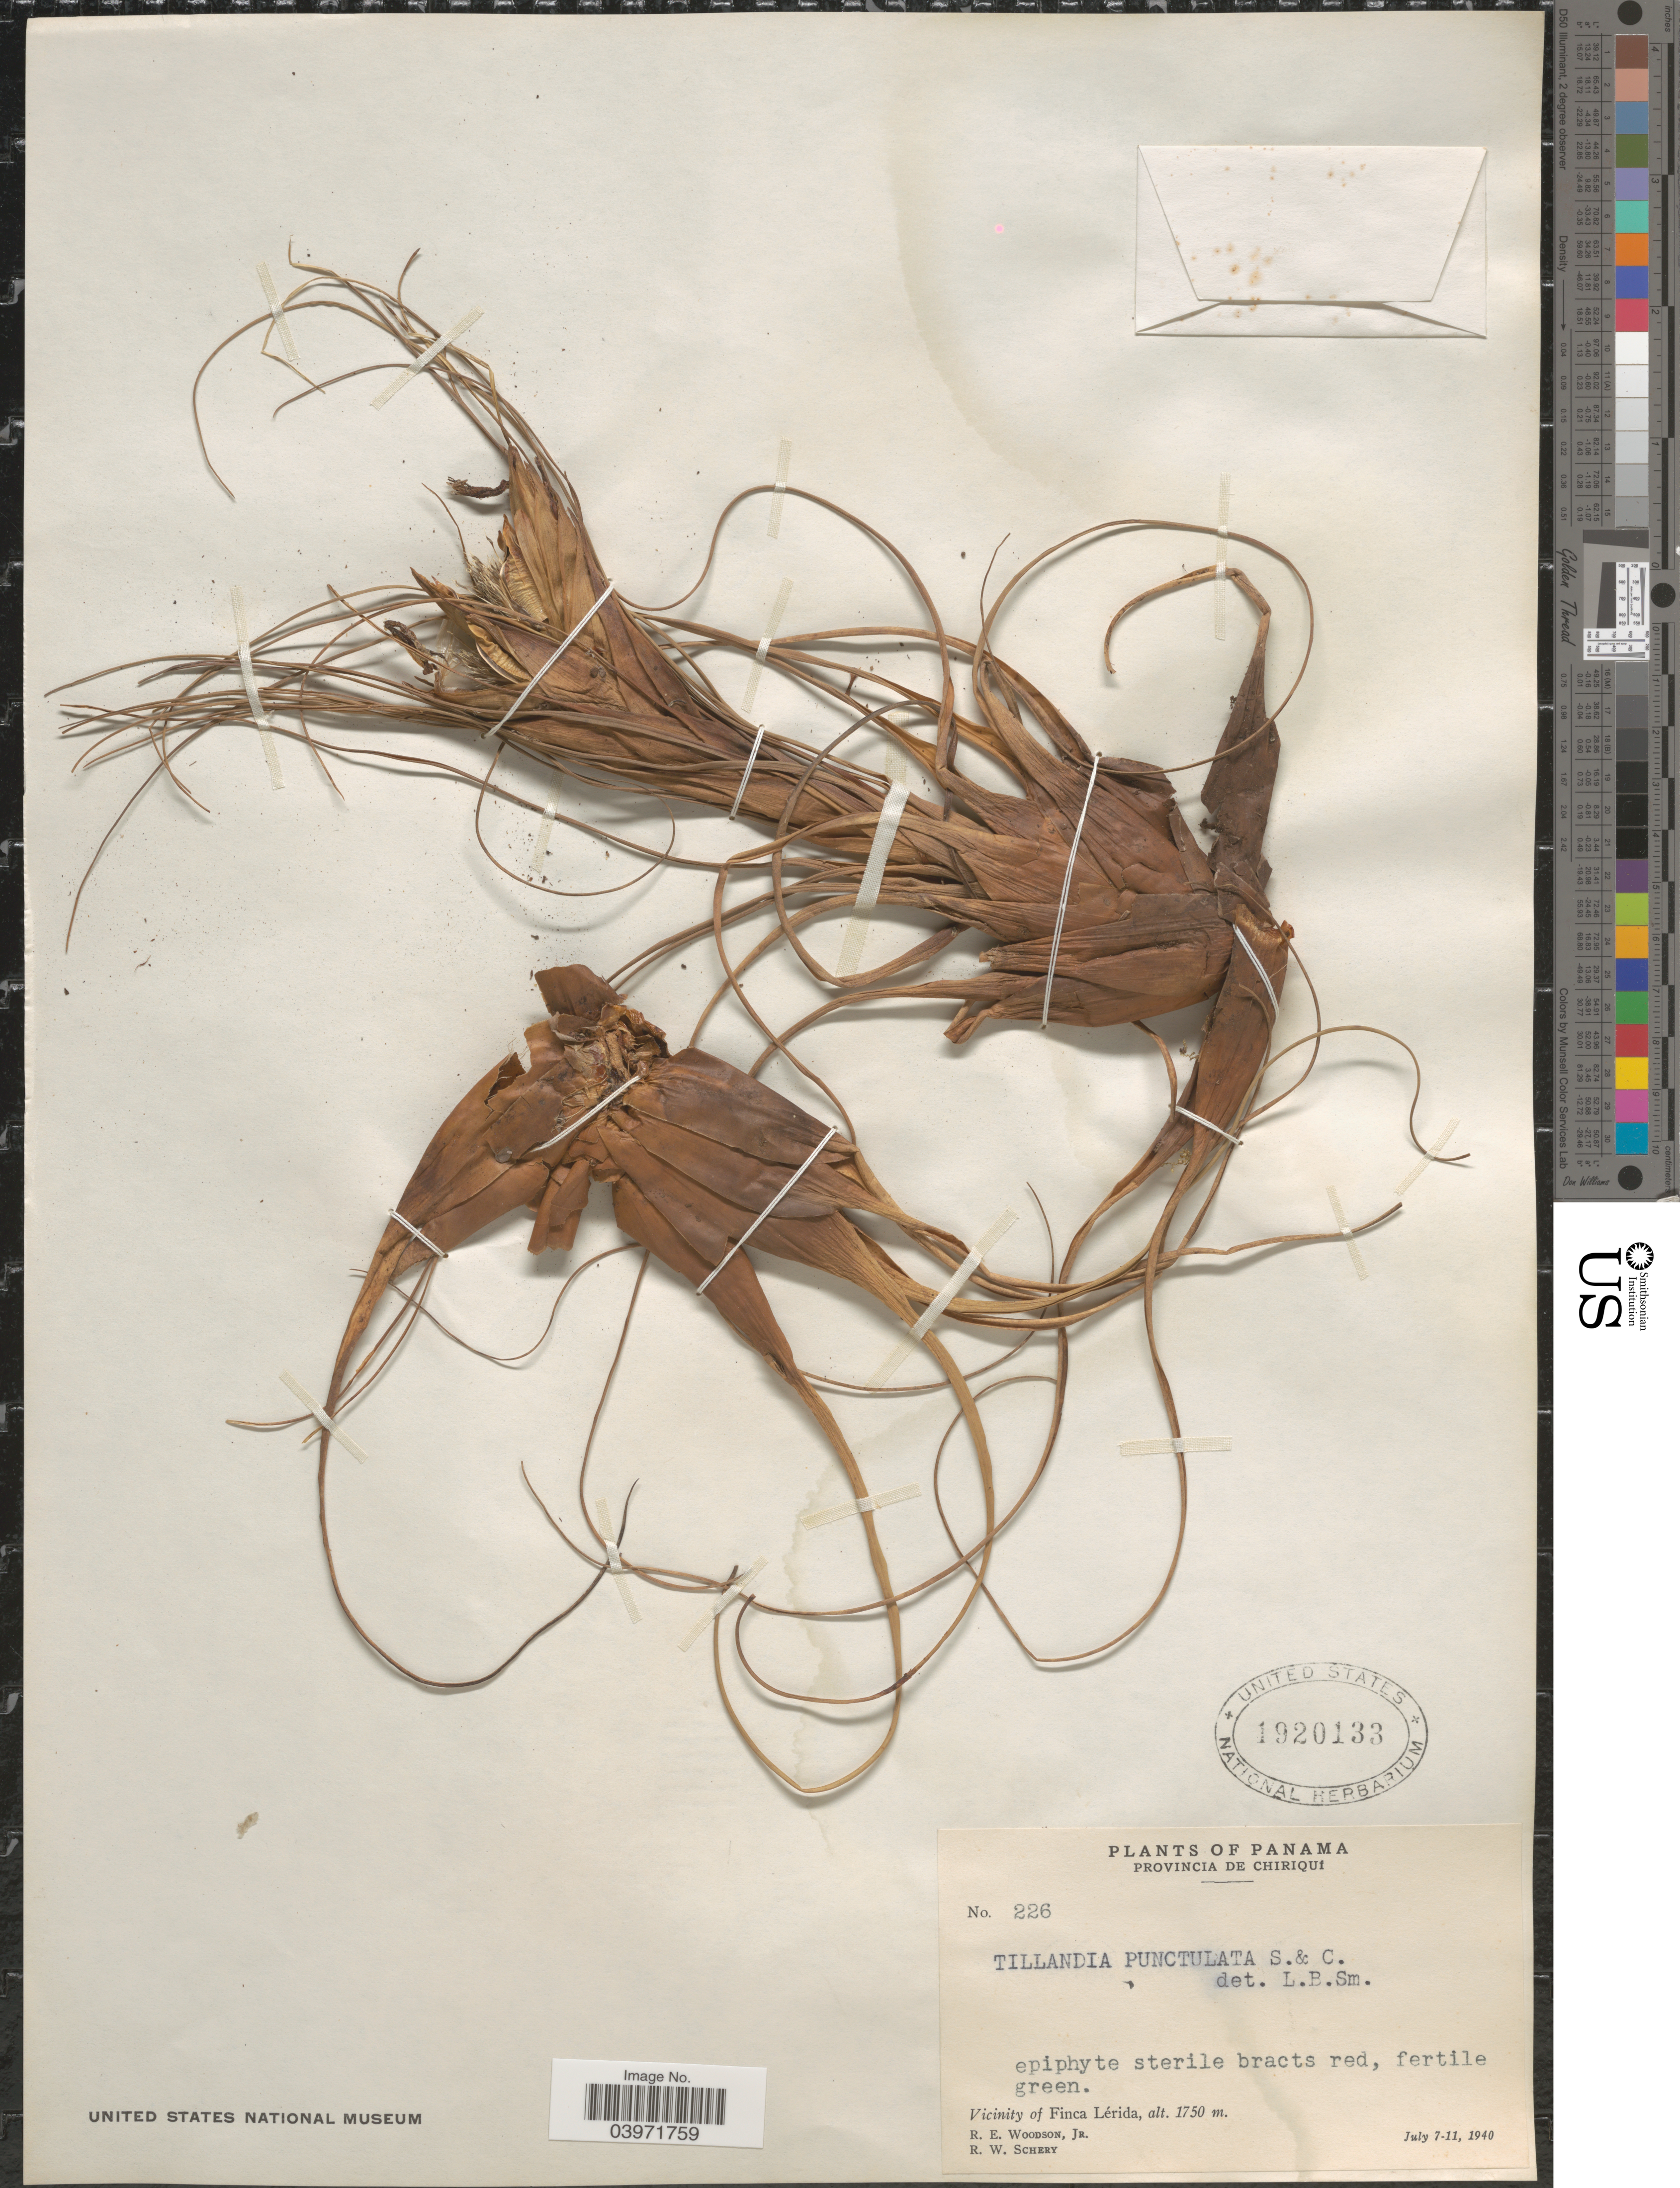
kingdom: Plantae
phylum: Tracheophyta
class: Liliopsida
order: Poales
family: Bromeliaceae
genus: Tillandsia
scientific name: Tillandsia punctulata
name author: Schltdl. & Cham.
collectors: R. E. Woodson & R. W. Schery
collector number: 226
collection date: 1940-07-07/1940-07-11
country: Panama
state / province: Chiriqui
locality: Vicinity of Finca Lérida.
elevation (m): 1750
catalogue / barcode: US 1920133